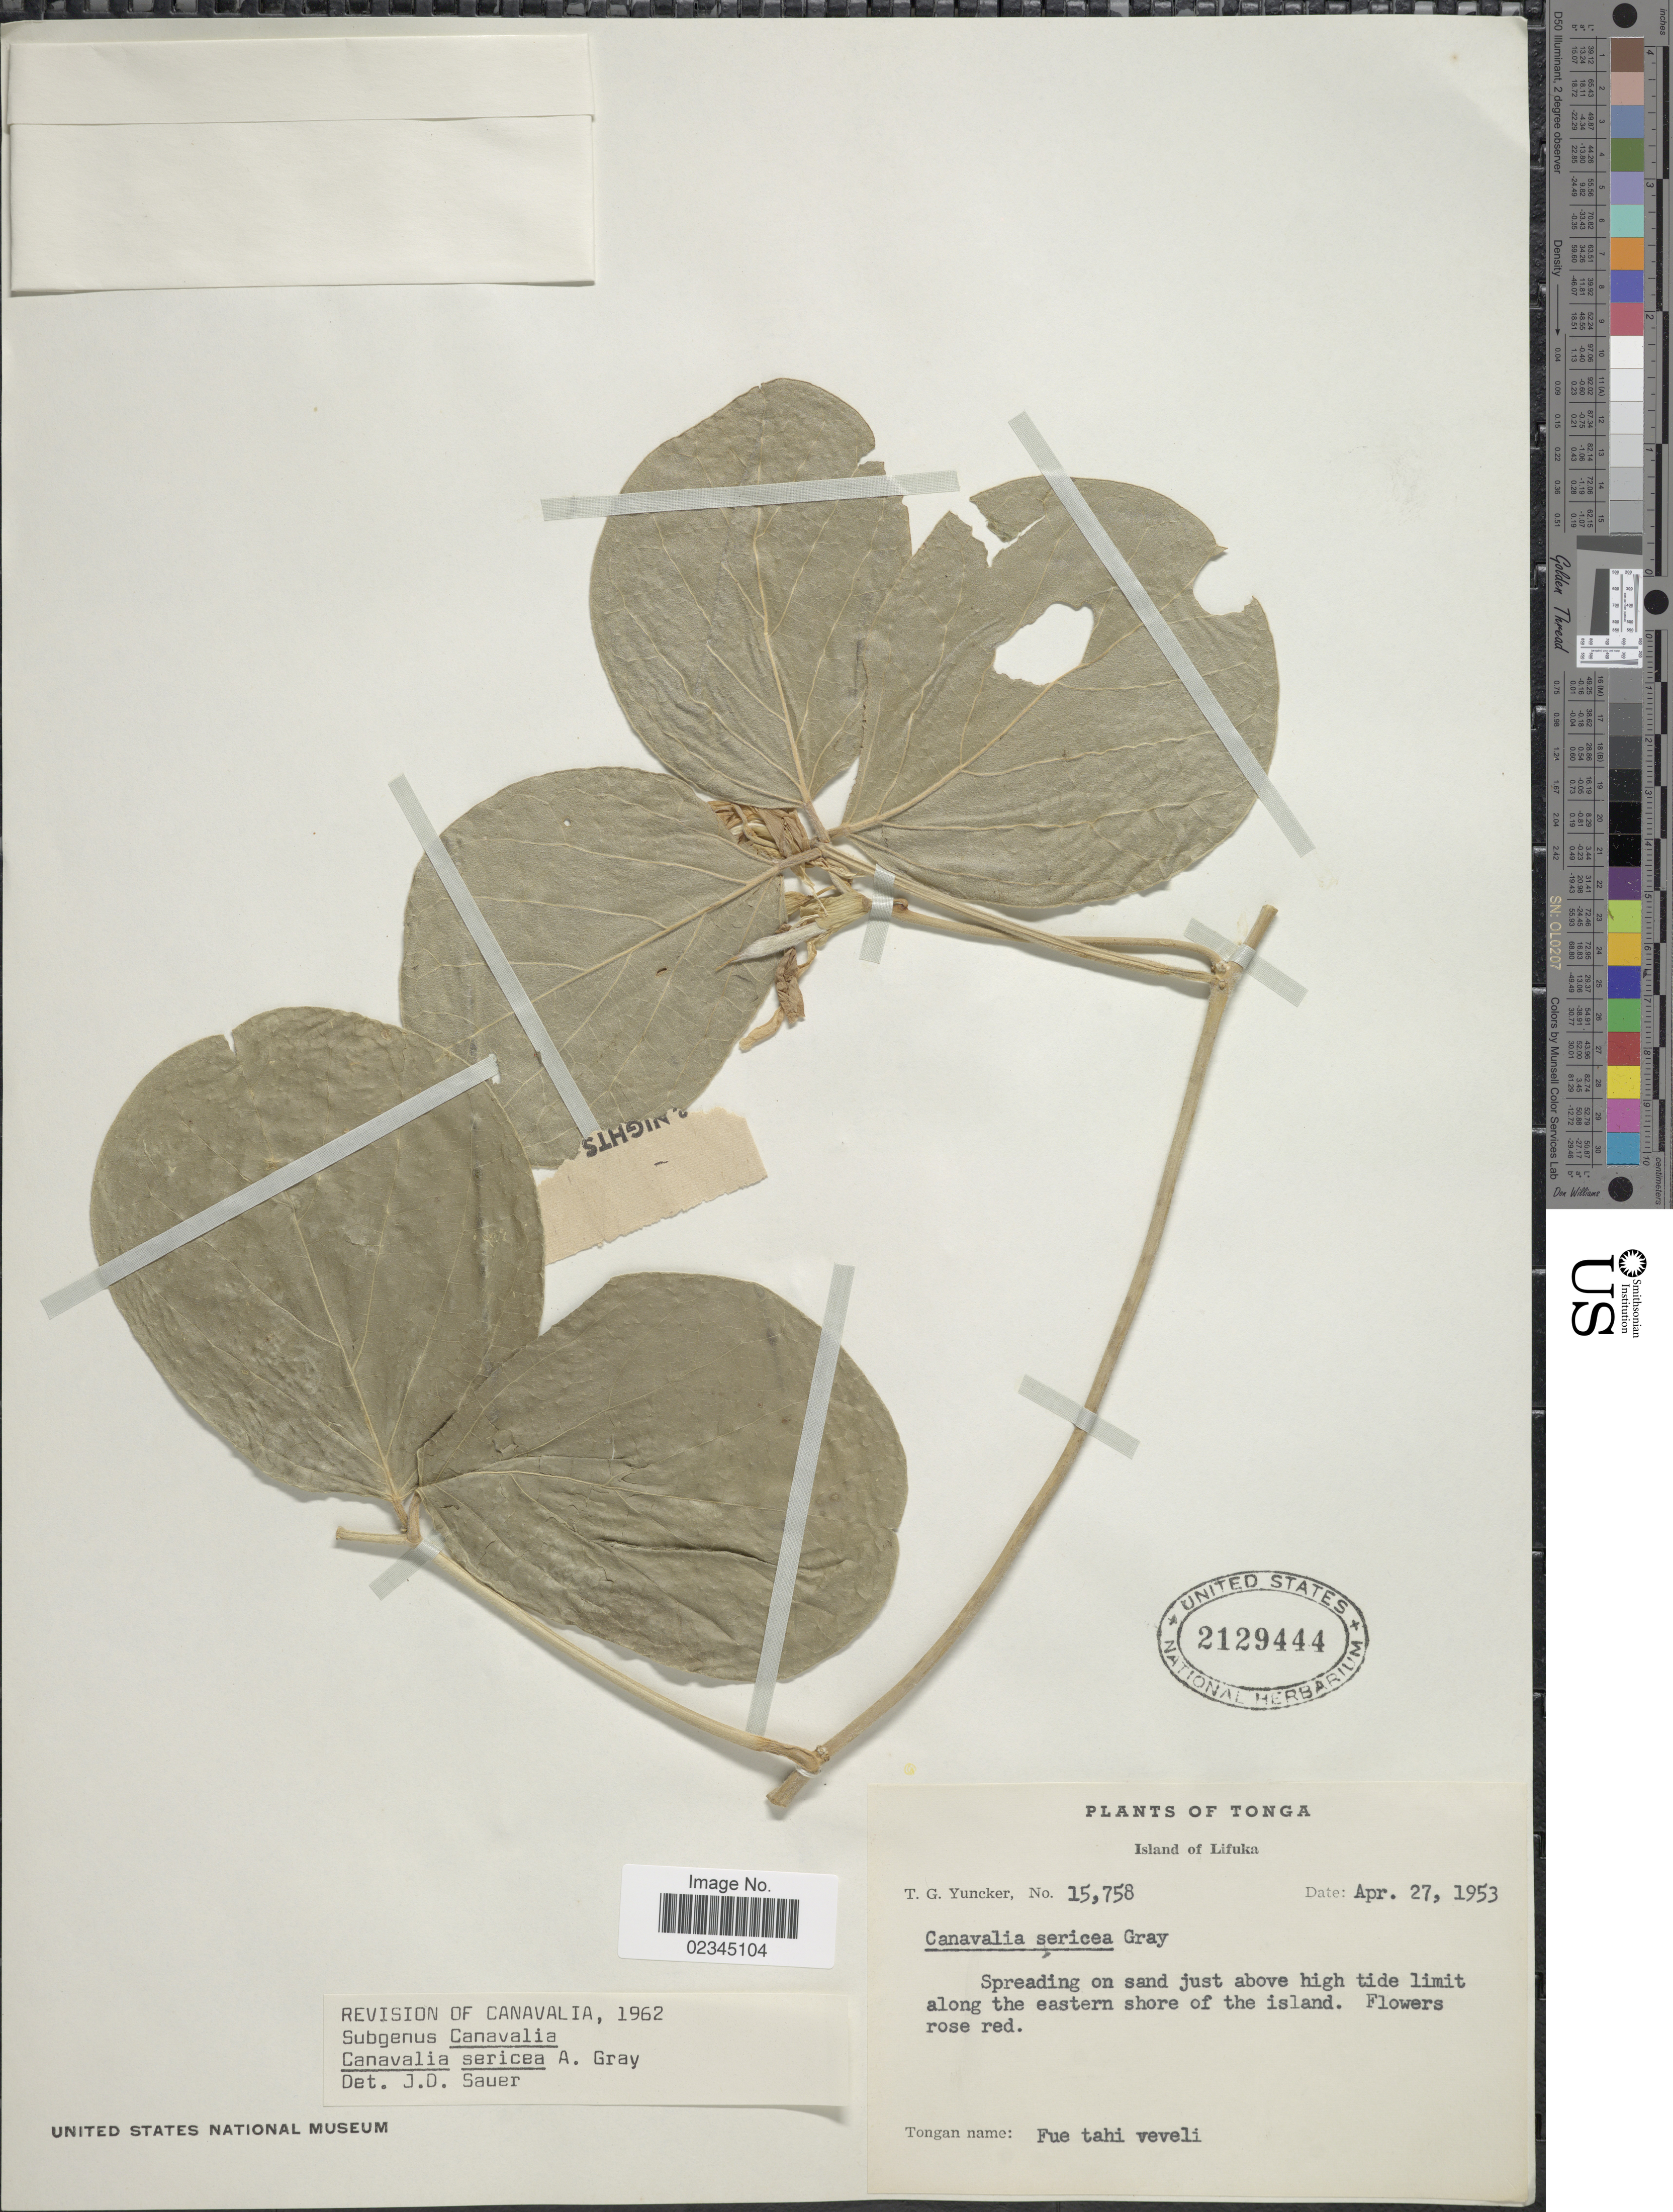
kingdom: Plantae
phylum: Tracheophyta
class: Magnoliopsida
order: Fabales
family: Fabaceae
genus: Canavalia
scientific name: Canavalia sericea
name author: A. Gray in Wilkes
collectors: T. G. Yuncker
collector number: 15758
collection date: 1953-04-27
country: Tonga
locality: Tonga, Island of Lifuka, Spreading on sand just above high tide limit along the eastern shore of the island.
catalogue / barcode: US 2129444